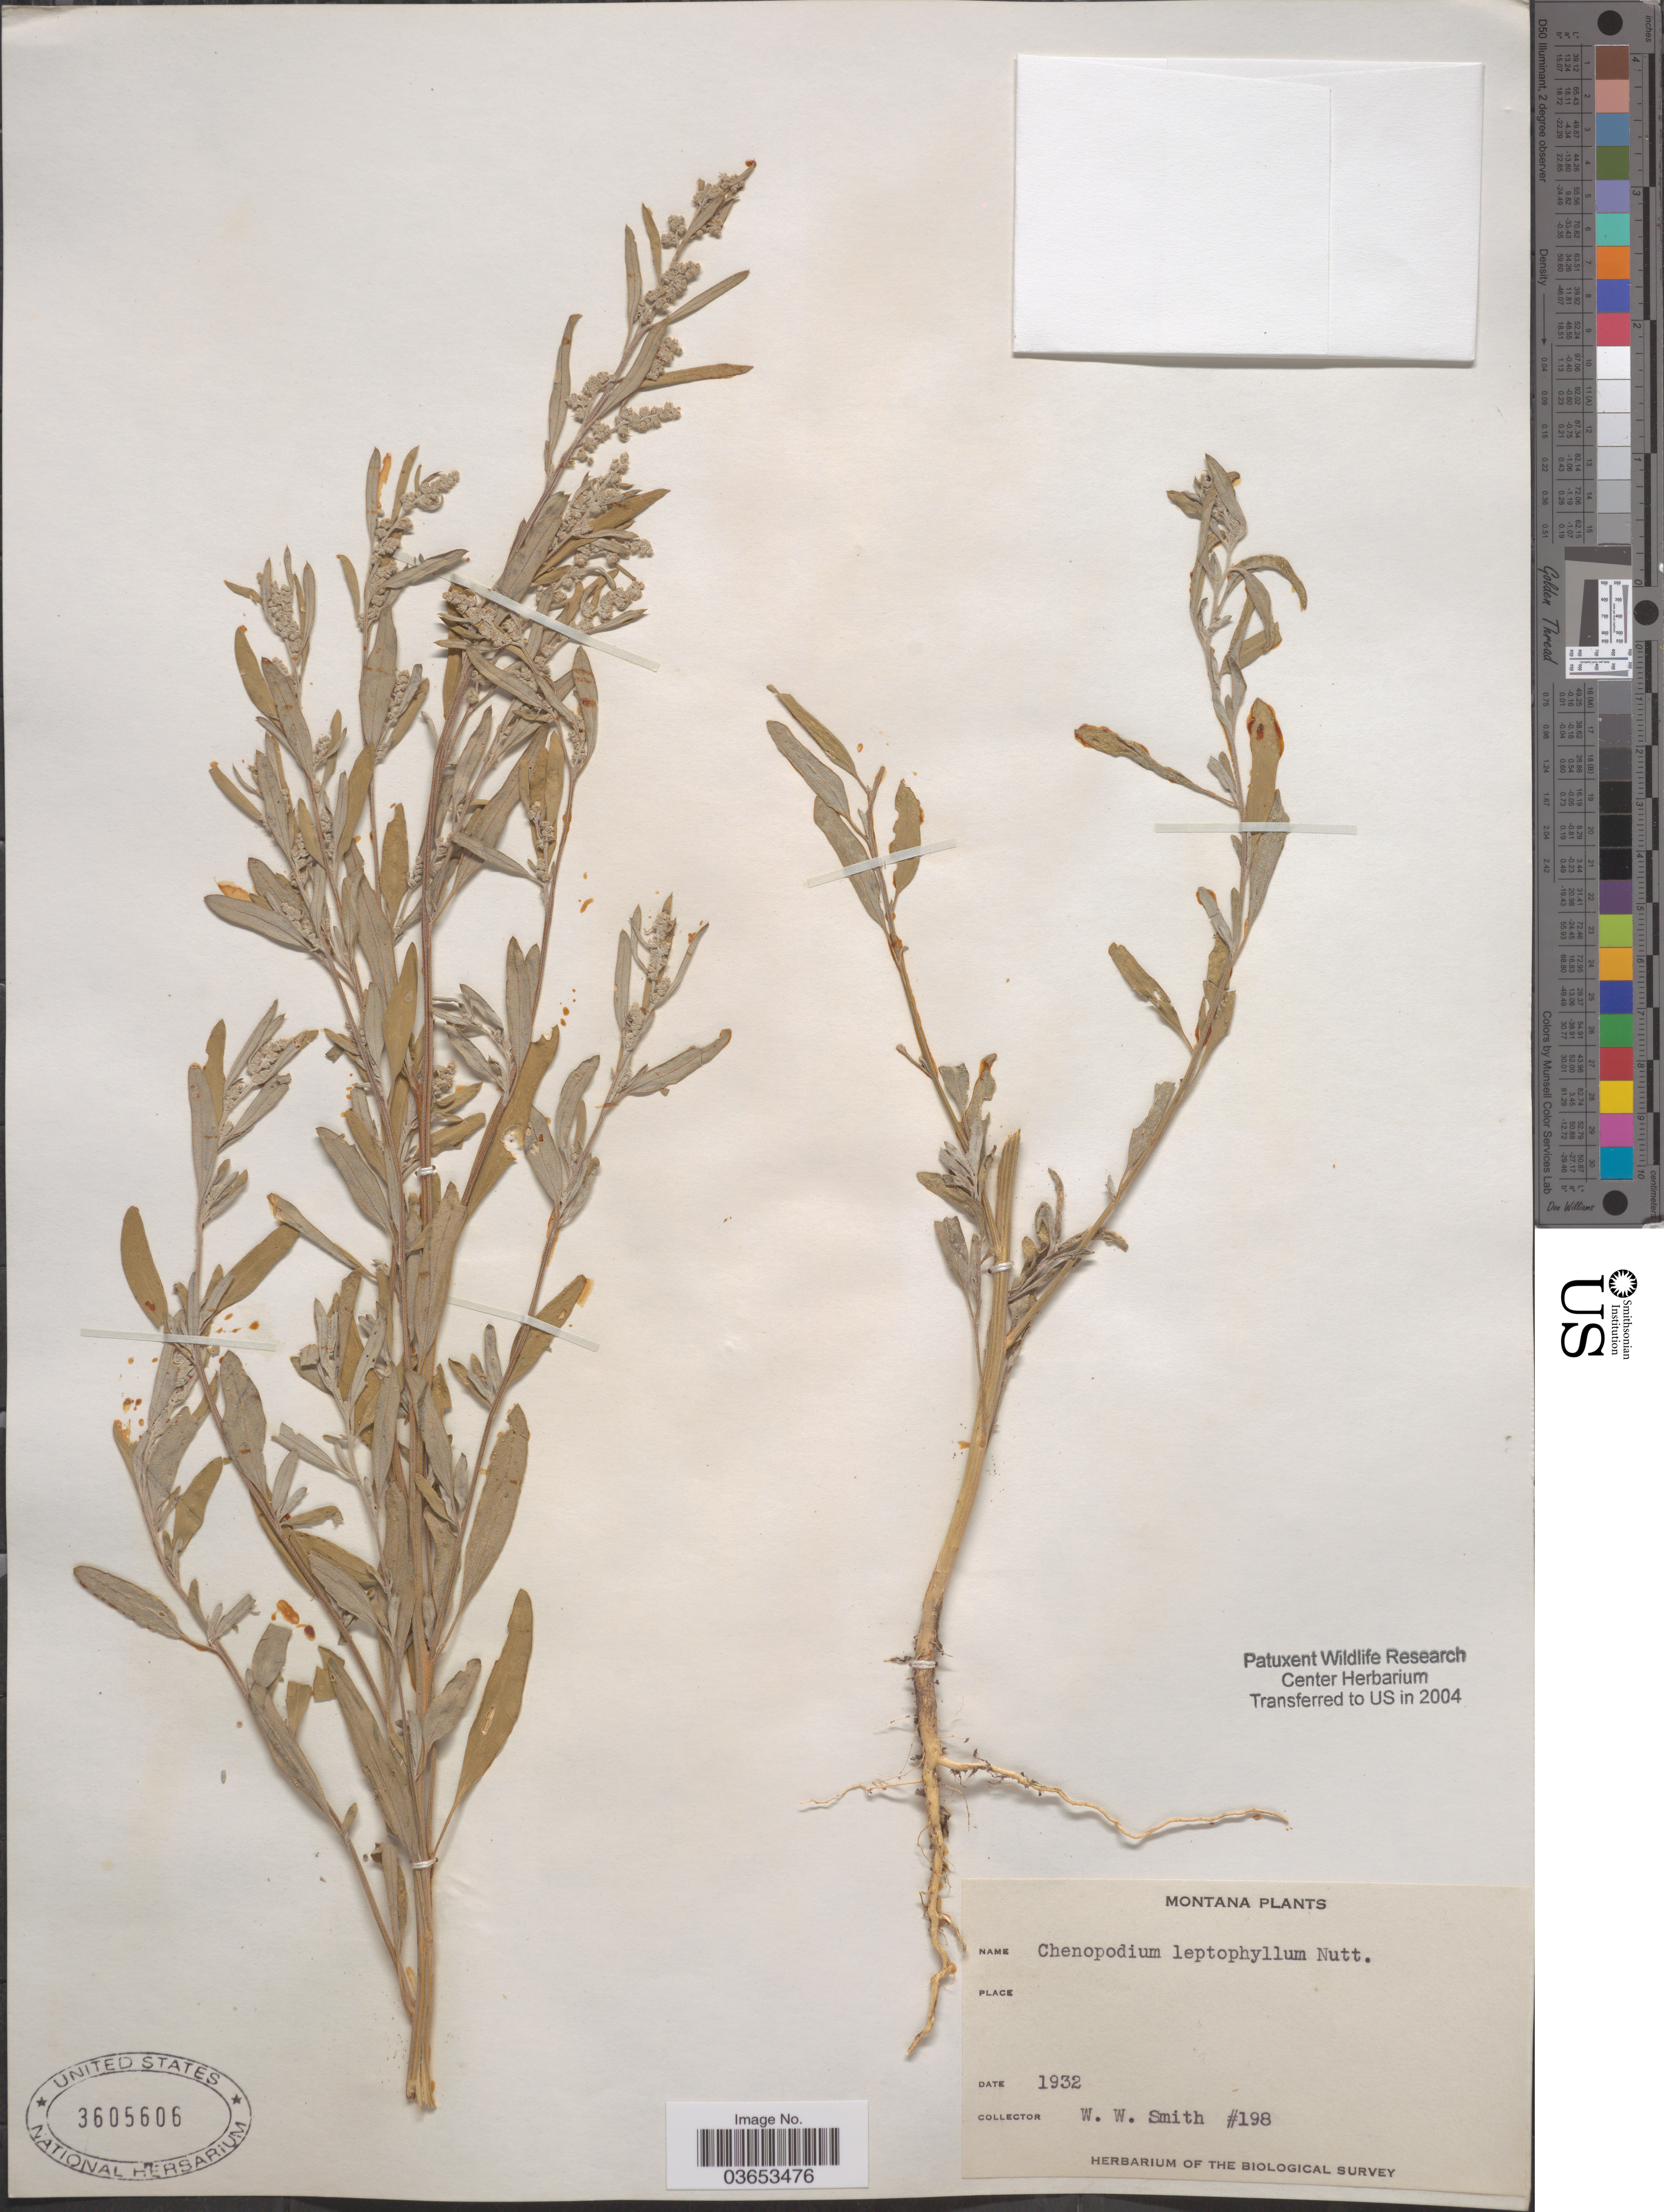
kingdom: Plantae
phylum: Tracheophyta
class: Magnoliopsida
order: Caryophyllales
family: Amaranthaceae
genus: Chenopodium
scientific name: Chenopodium leptophyllum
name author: (Moq.) Nutt. ex S. Watson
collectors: W. W. Smith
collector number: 198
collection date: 1932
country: United States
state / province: Montana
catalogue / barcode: US 3605606